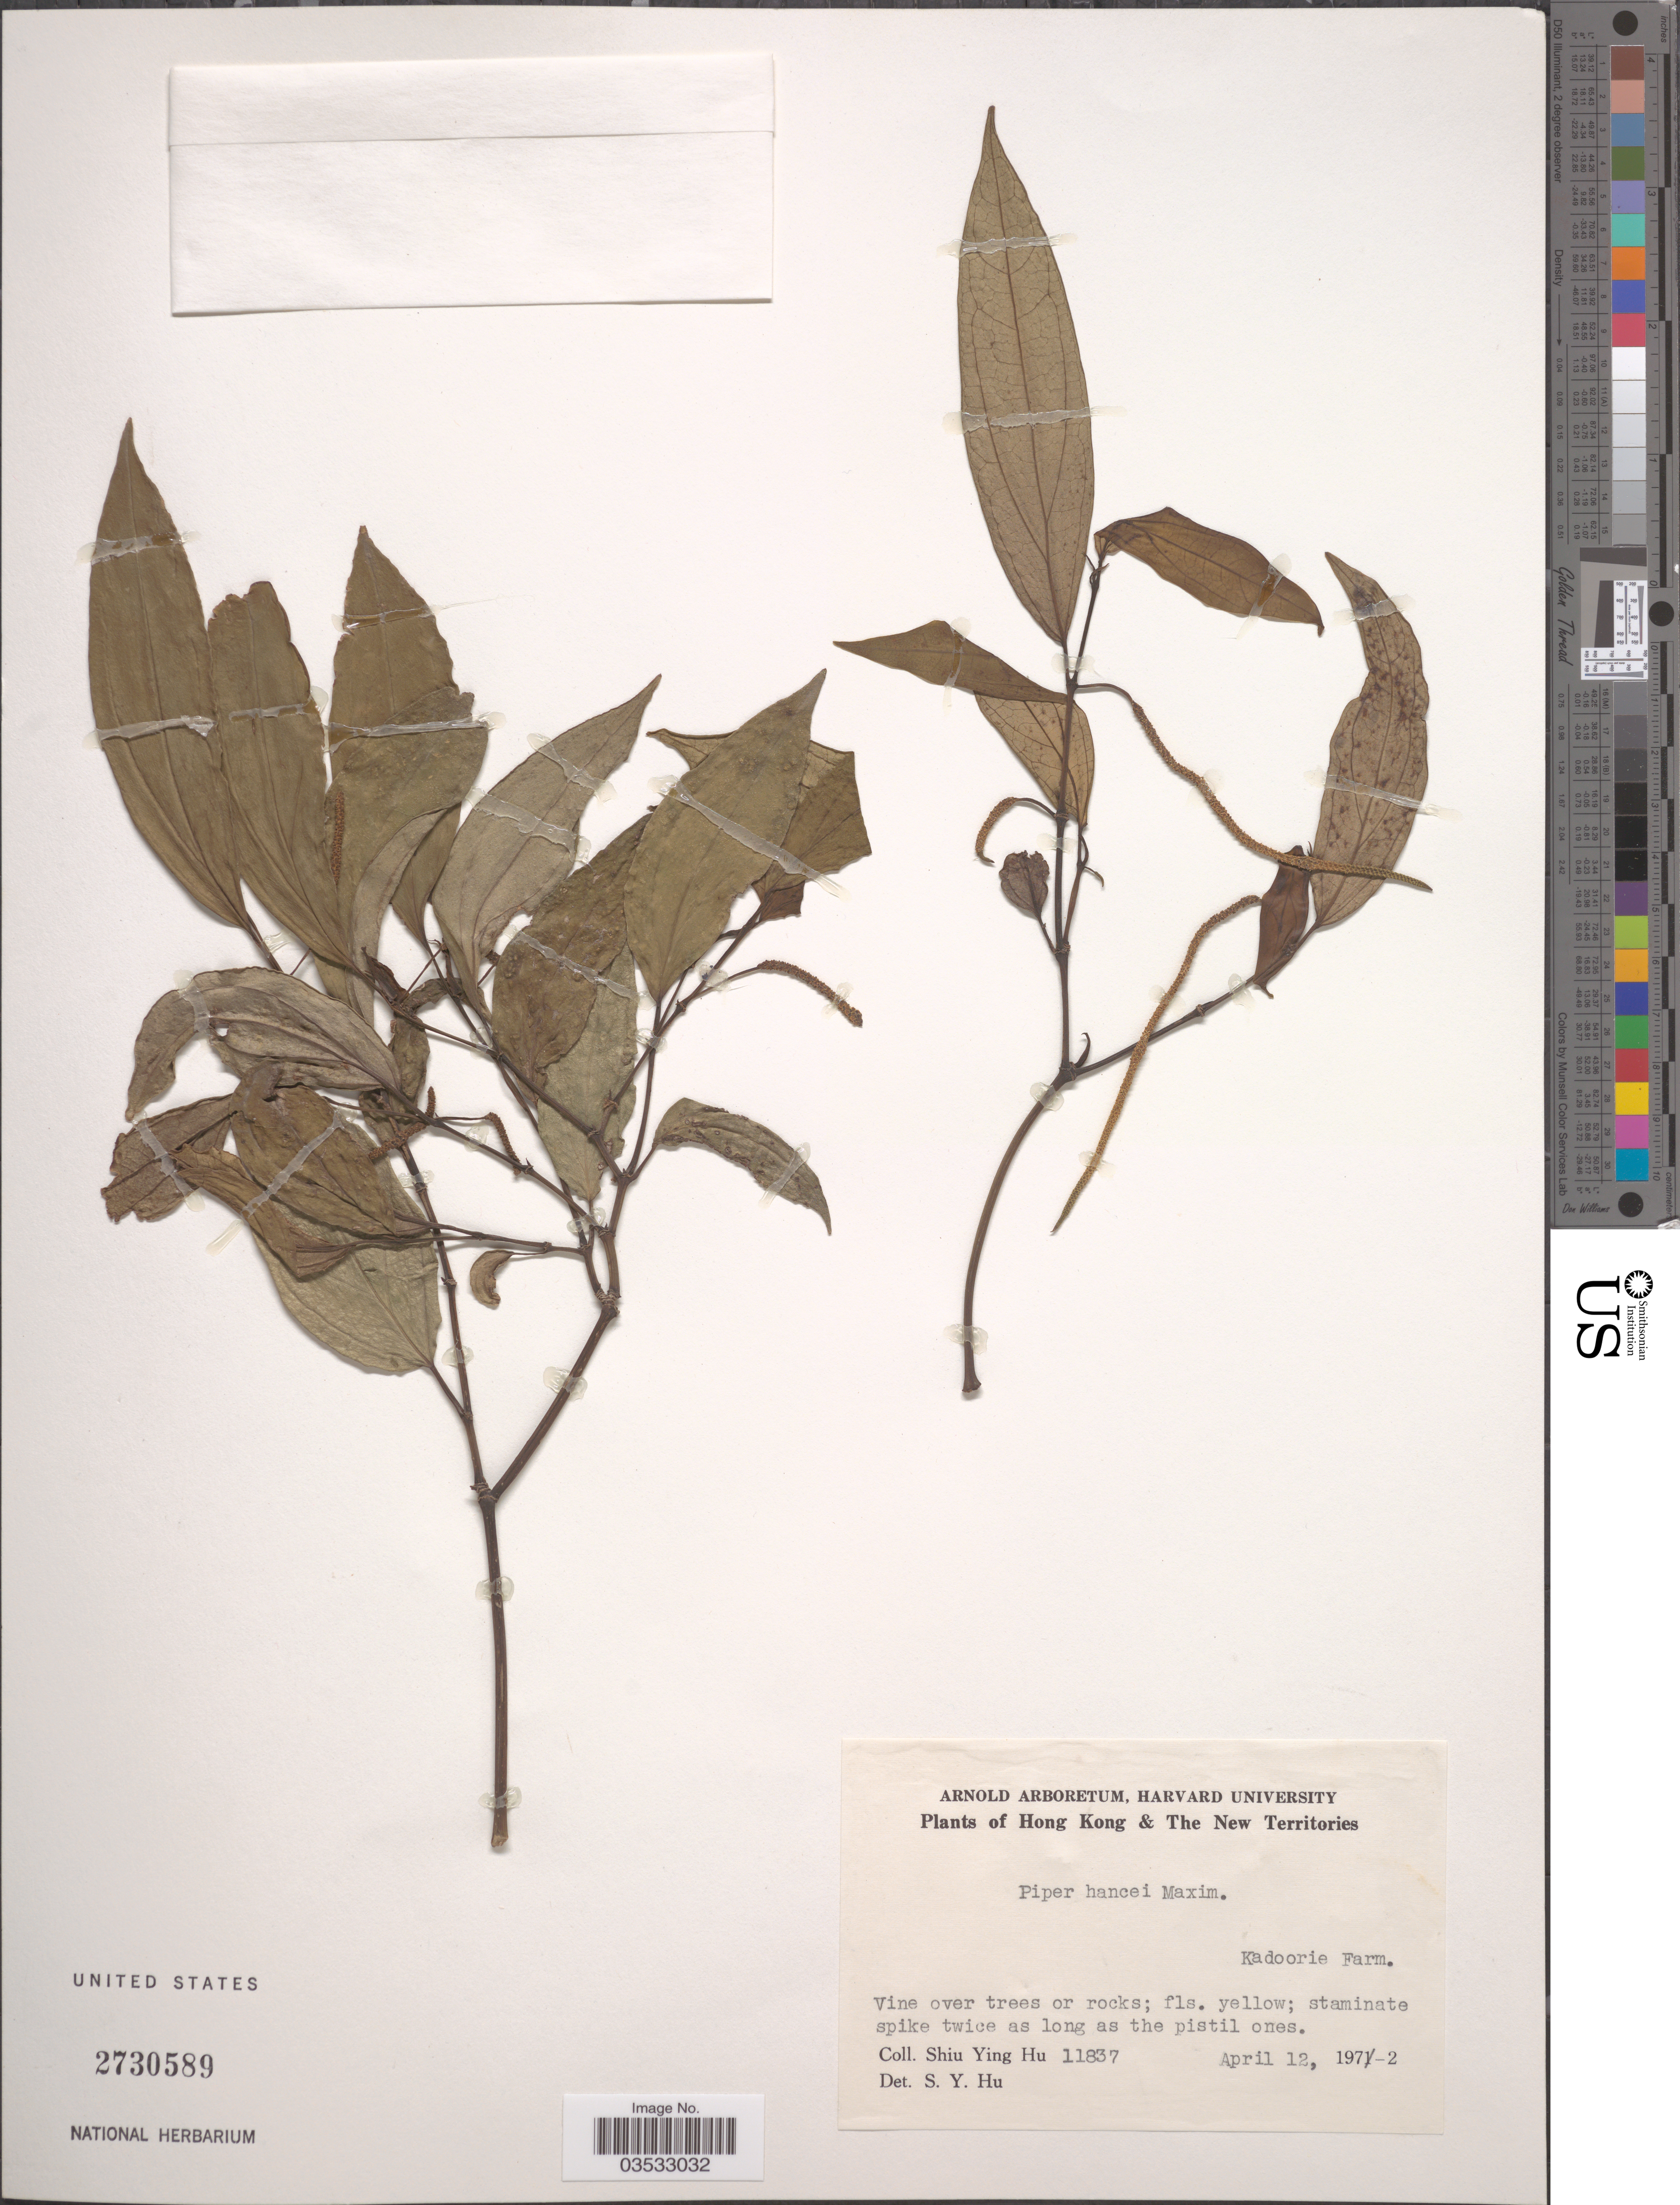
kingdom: Plantae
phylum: Tracheophyta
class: Magnoliopsida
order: Piperales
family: Piperaceae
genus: Piper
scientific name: Piper hancei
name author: Maxim.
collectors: S. Y. Hu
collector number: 11837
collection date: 1972-04-12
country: China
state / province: Hong Kong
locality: The New Territories. Kadoorie Farm.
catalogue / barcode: US 2730589